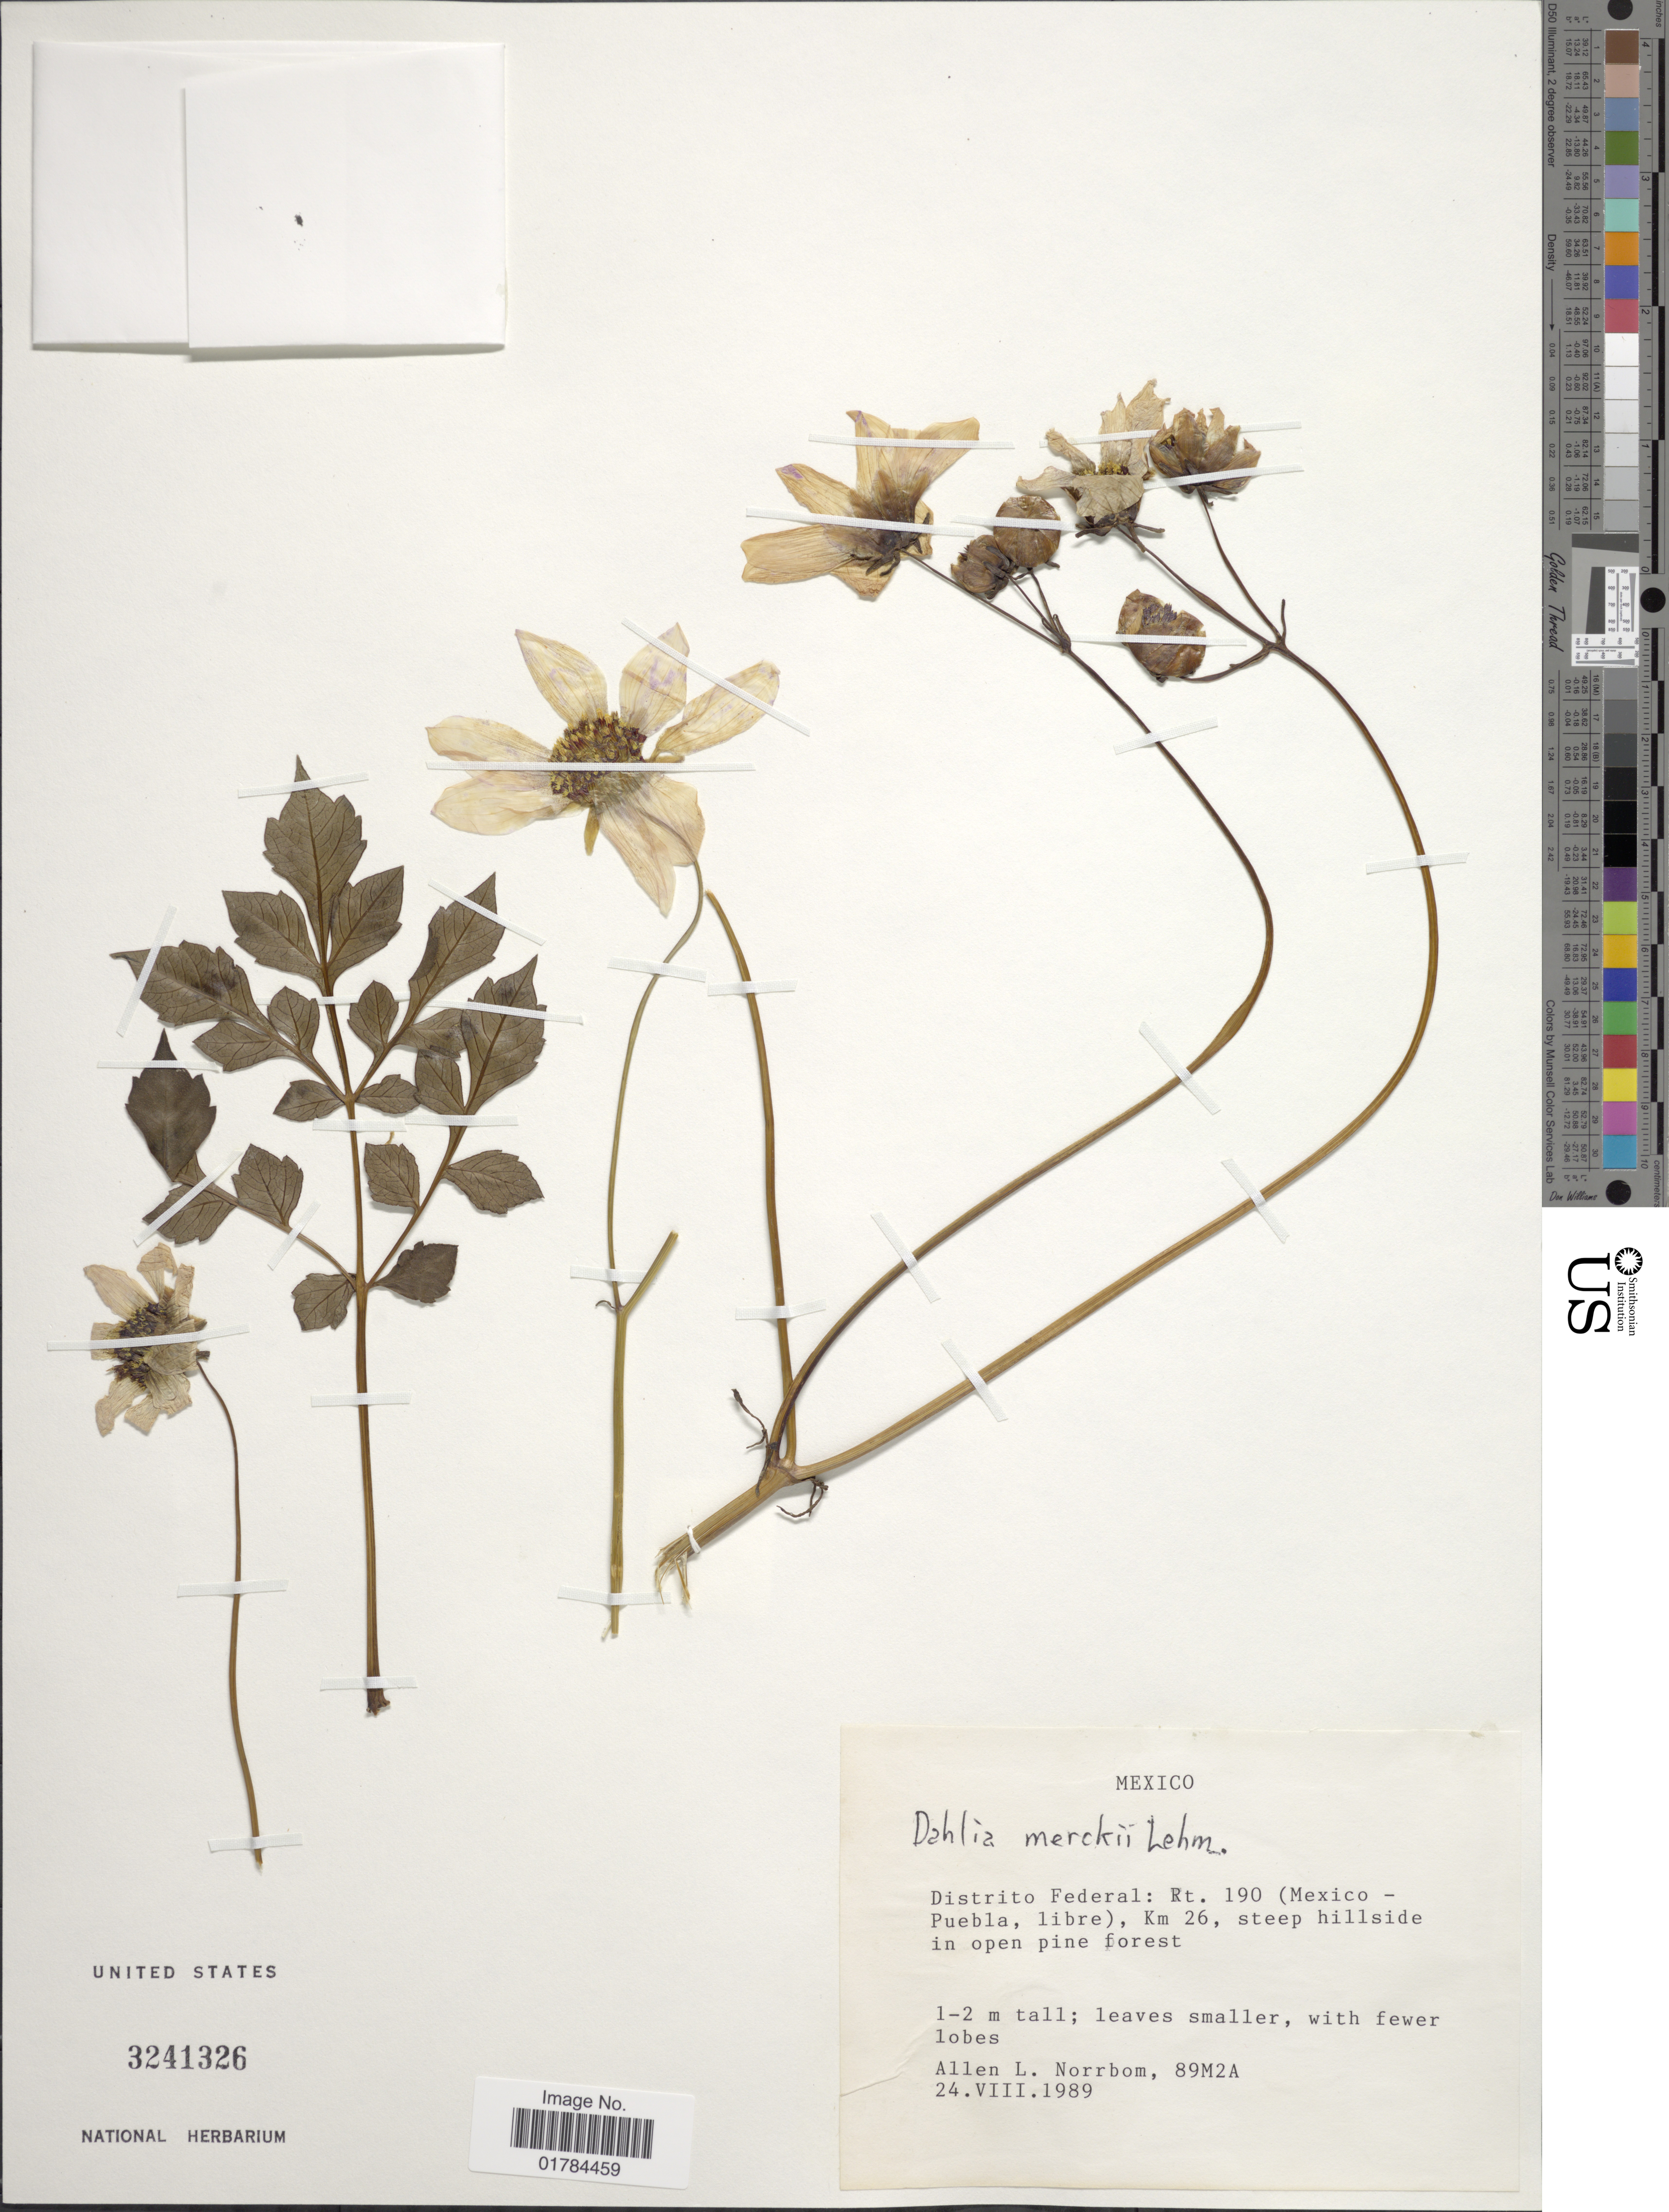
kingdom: Plantae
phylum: Tracheophyta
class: Magnoliopsida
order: Asterales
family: Asteraceae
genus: Dahlia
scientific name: Dahlia merckii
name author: Lehm.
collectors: A. L. Norrbom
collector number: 89M2A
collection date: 1989-08-24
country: Mexico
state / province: Distrito Federal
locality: Rt. 190 (Mexico - Puebla, libre), km 26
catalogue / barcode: US 3241326